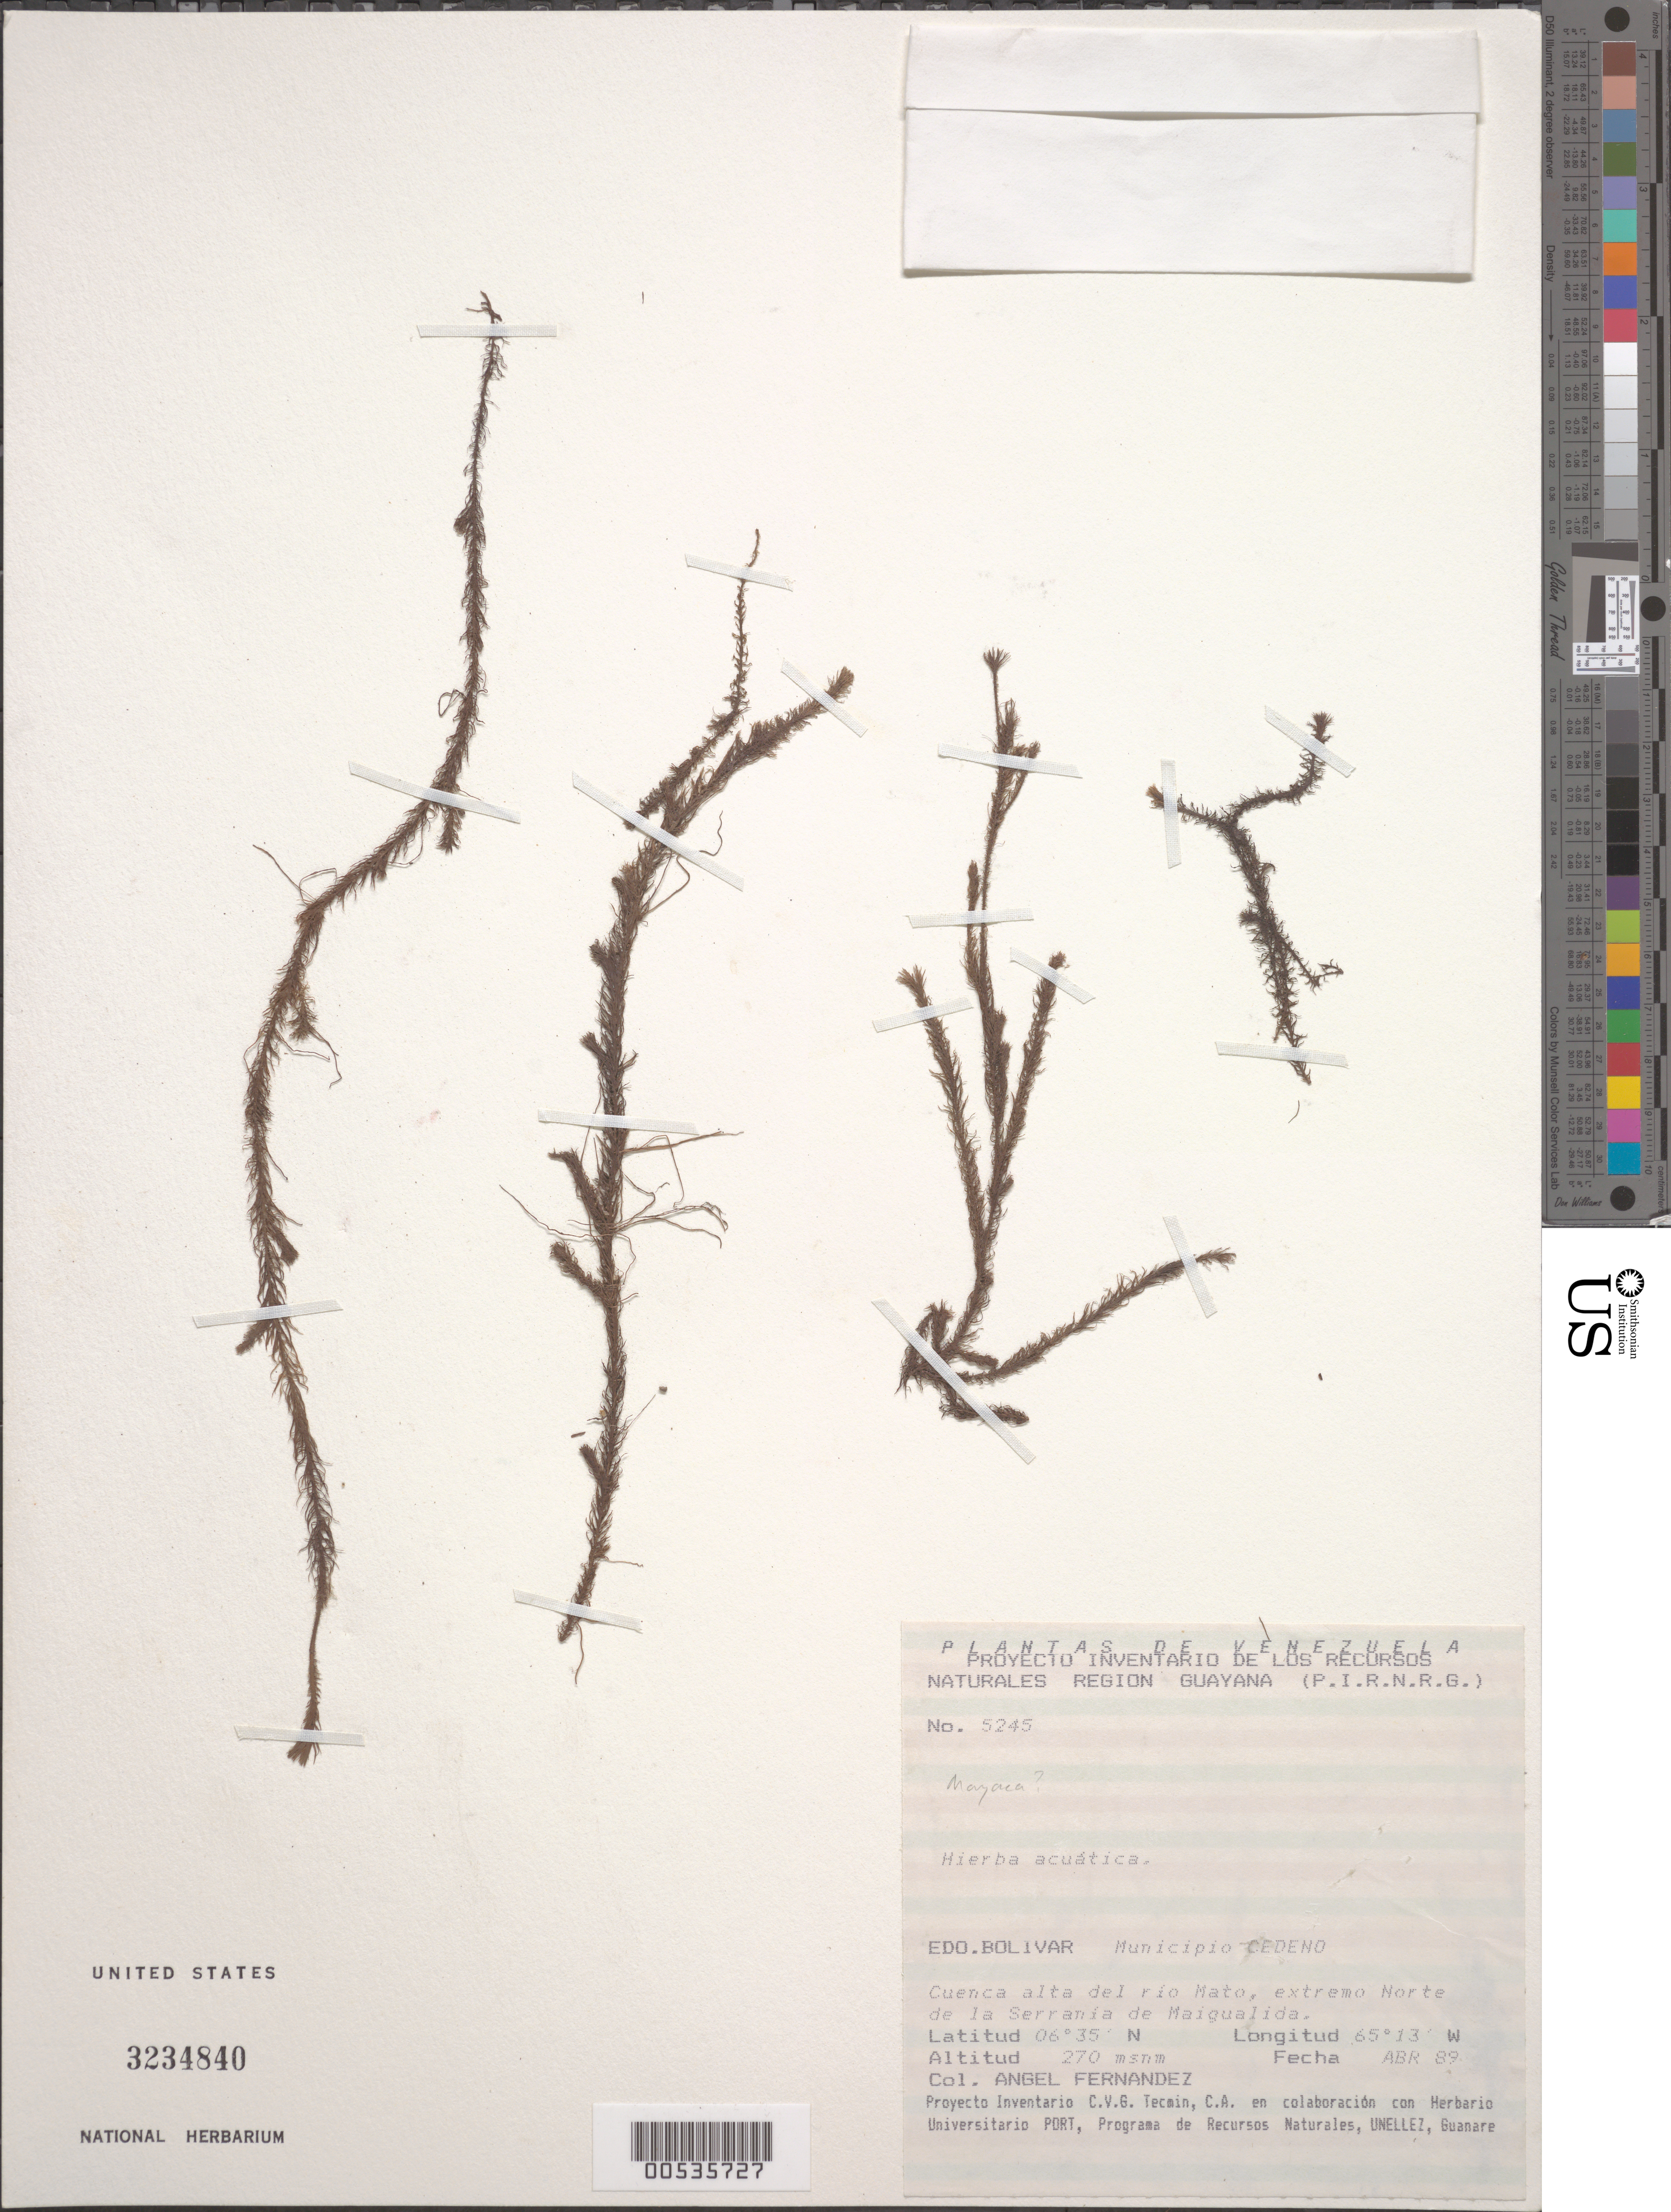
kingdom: Plantae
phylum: Tracheophyta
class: Liliopsida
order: Poales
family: Mayacaceae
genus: Mayaca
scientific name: Mayaca sp.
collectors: Á. Fernández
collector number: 5245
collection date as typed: Apr 1989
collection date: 1989-04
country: Venezuela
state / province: Bolivar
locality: Cedeno, serrania de maigualid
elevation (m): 270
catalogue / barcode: US 3234840